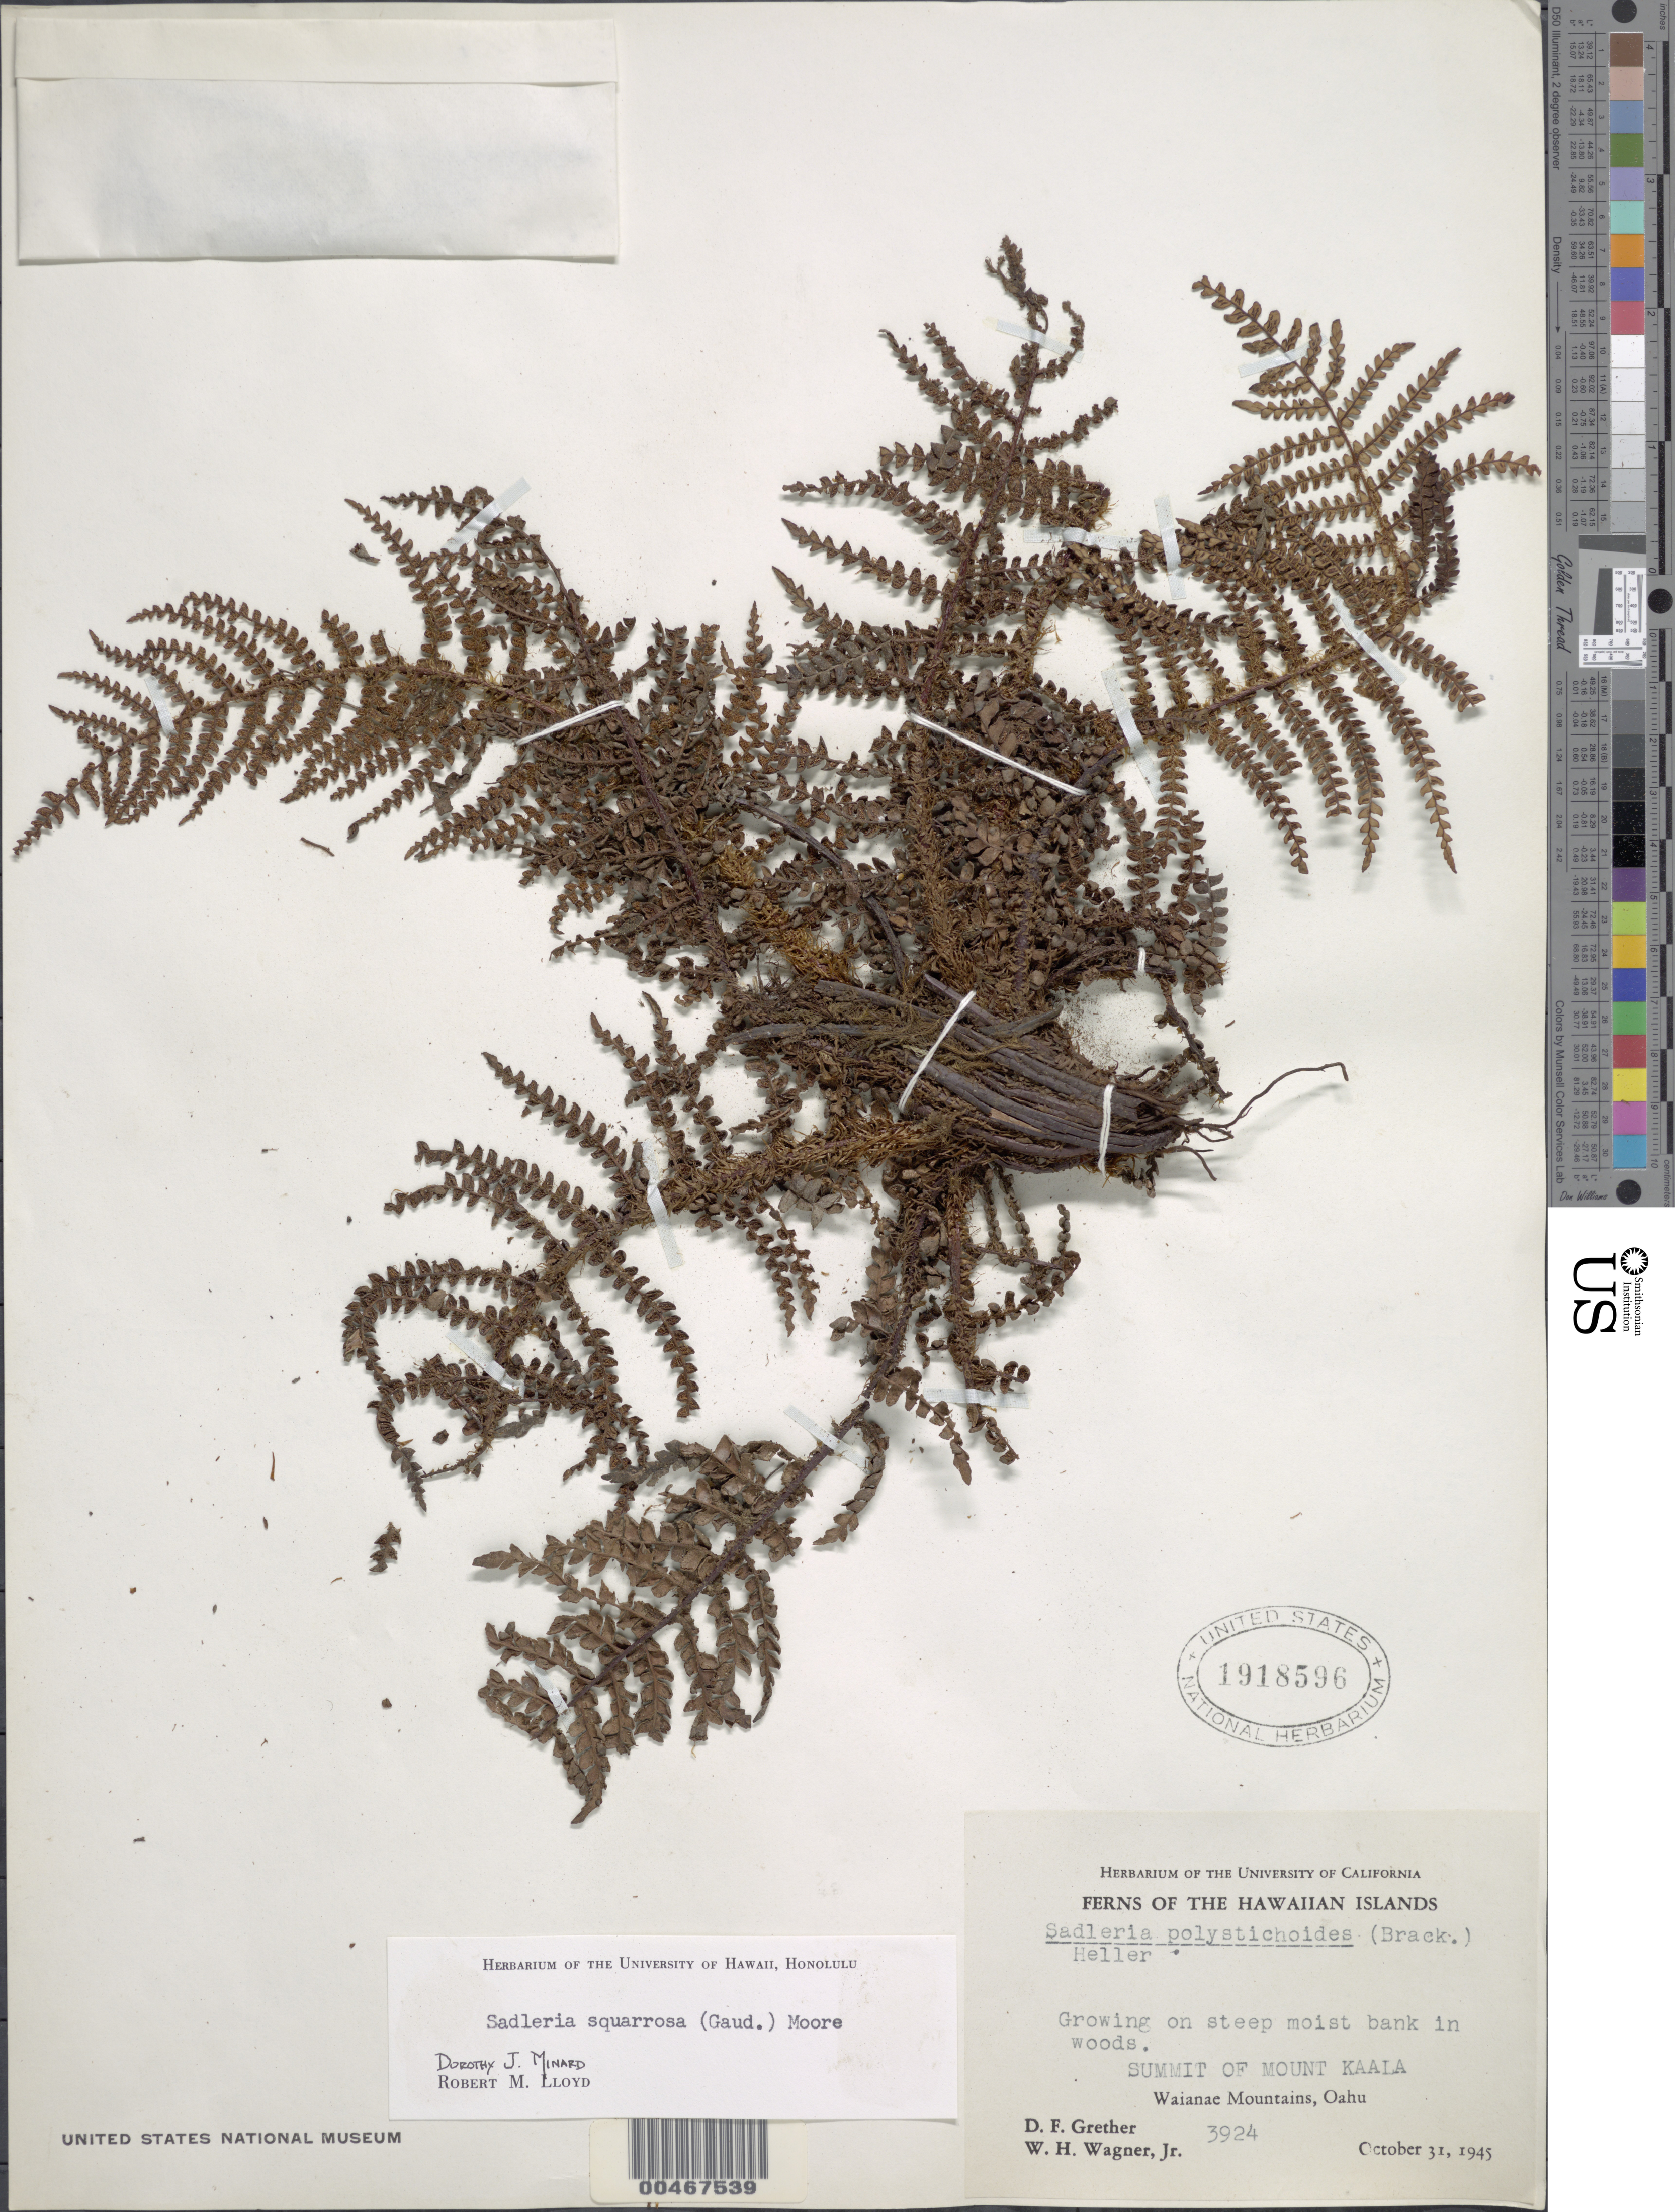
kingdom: Plantae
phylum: Tracheophyta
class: Polypodiopsida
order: Polypodiales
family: Blechnaceae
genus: Sadleria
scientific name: Sadleria squarrosa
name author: (Gaudich.) T. Moore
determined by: Minard, D. J.; Lloyd, R. M.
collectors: D. F. Grether & W. H. Wagner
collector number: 3924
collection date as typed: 31 Oct 1945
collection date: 1945-10-31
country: United States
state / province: Hawaii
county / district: Honolulu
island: Oahu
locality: Summit of Mt. Kaala, Waianae Mts.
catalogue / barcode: US 1918596